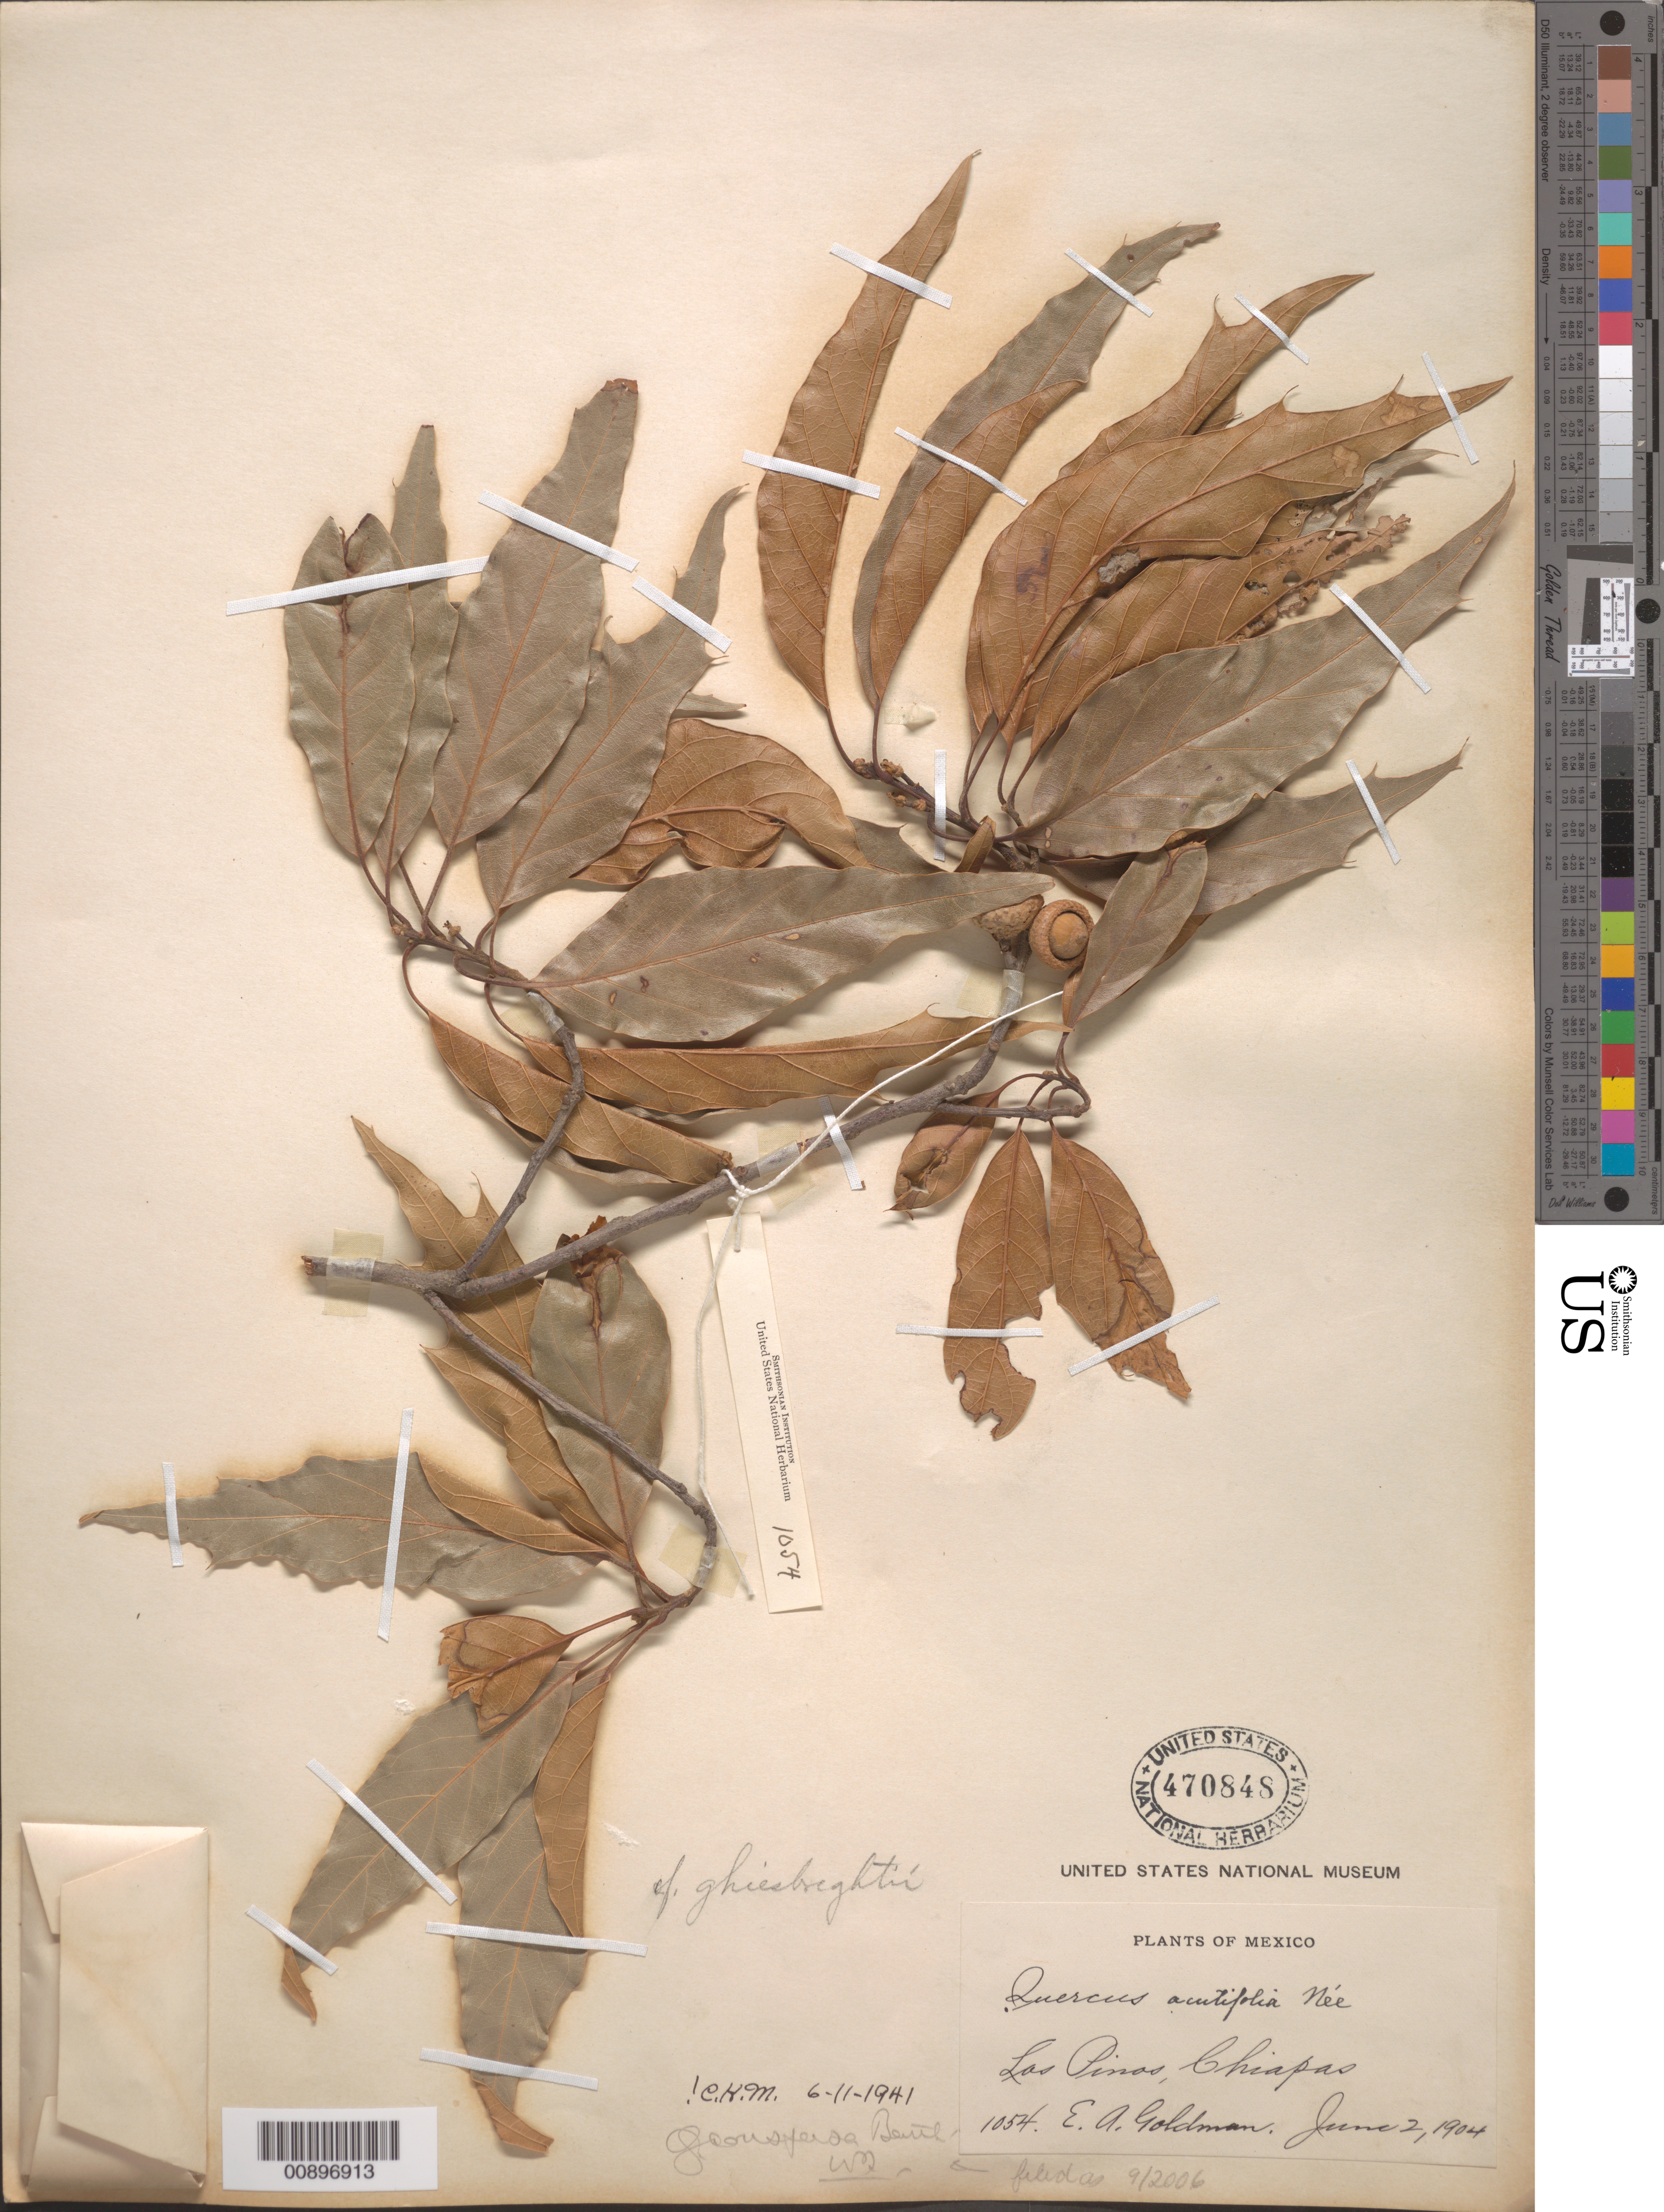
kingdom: Plantae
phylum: Tracheophyta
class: Magnoliopsida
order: Fagales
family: Fagaceae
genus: Quercus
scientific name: Quercus conspersa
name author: Benth.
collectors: E. A. Goldman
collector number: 1054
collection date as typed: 02 Jun 1904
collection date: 1904-06-02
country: Mexico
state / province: Chiapas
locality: Los Pinos, Chiapas.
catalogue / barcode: US 470848